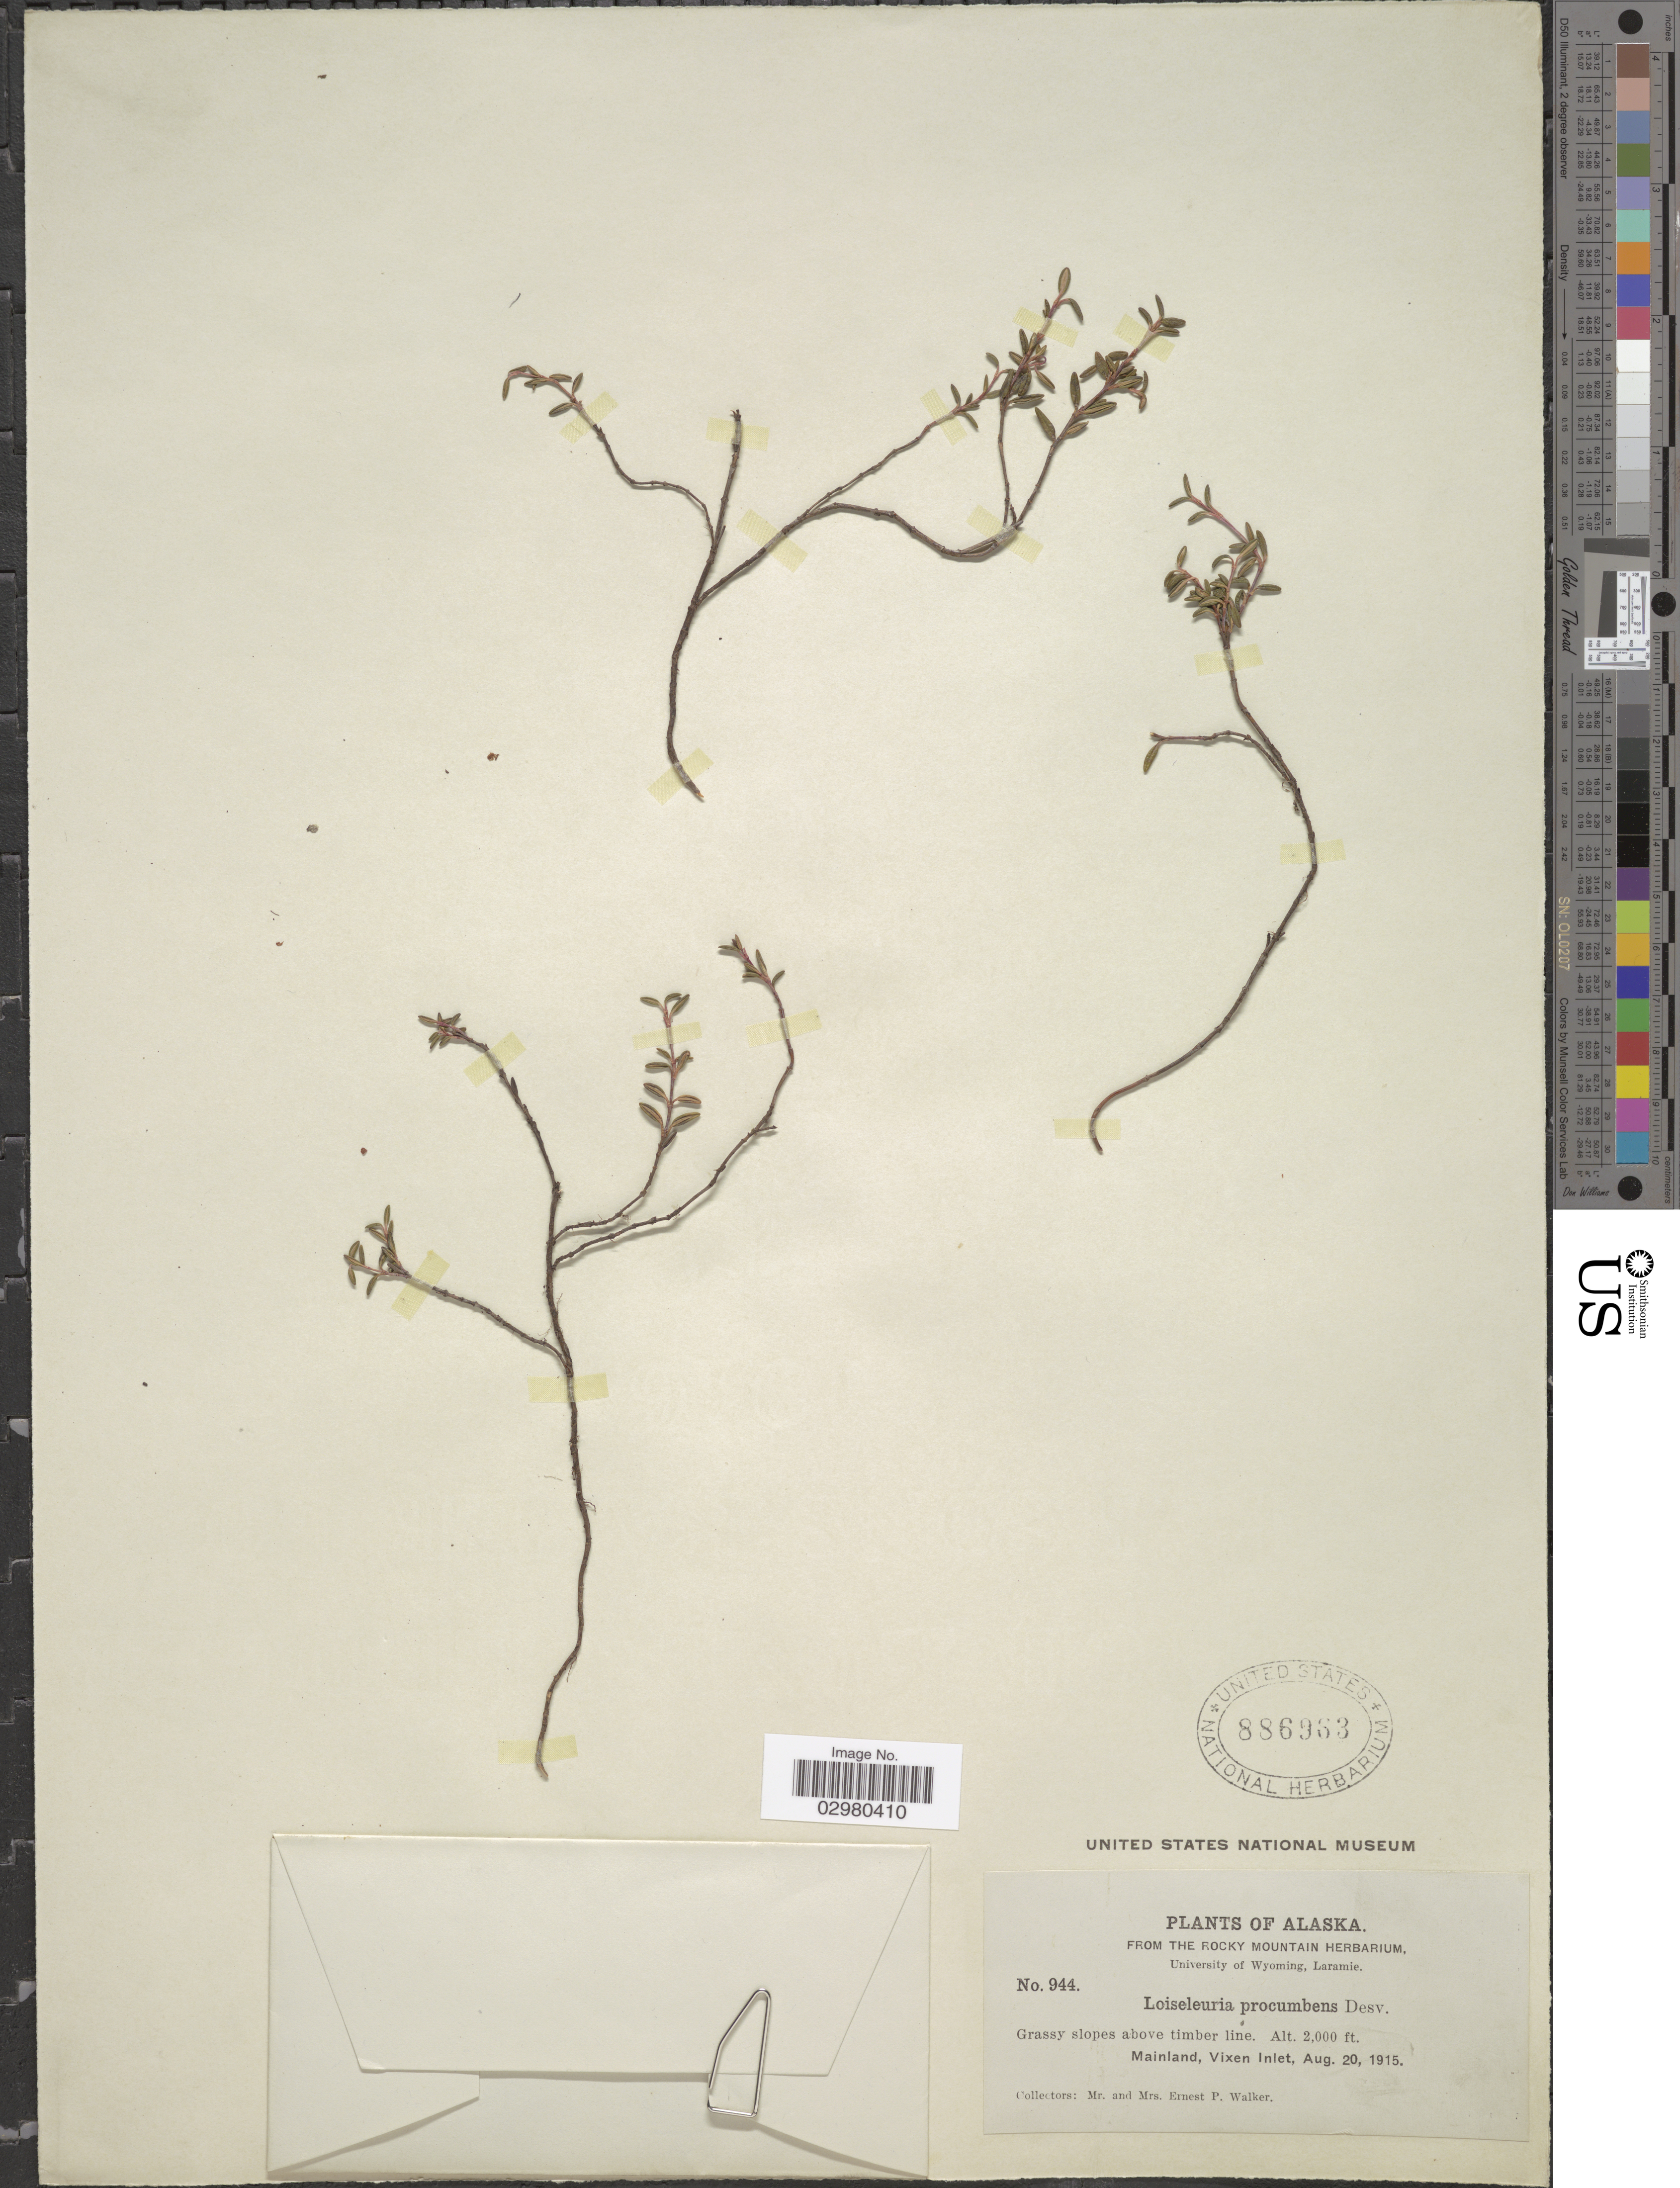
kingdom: Plantae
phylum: Tracheophyta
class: Magnoliopsida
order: Ericales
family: Ericaceae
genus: Loiseleuria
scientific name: Loiseleuria procumbens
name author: (L.) Desv.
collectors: E. P. Walker & E. Walker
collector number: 944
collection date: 1915-08-20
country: United States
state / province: Alaska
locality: Grassy slopes above timber line. Mainland, Vixen Inlet.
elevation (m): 610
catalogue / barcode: US 886963